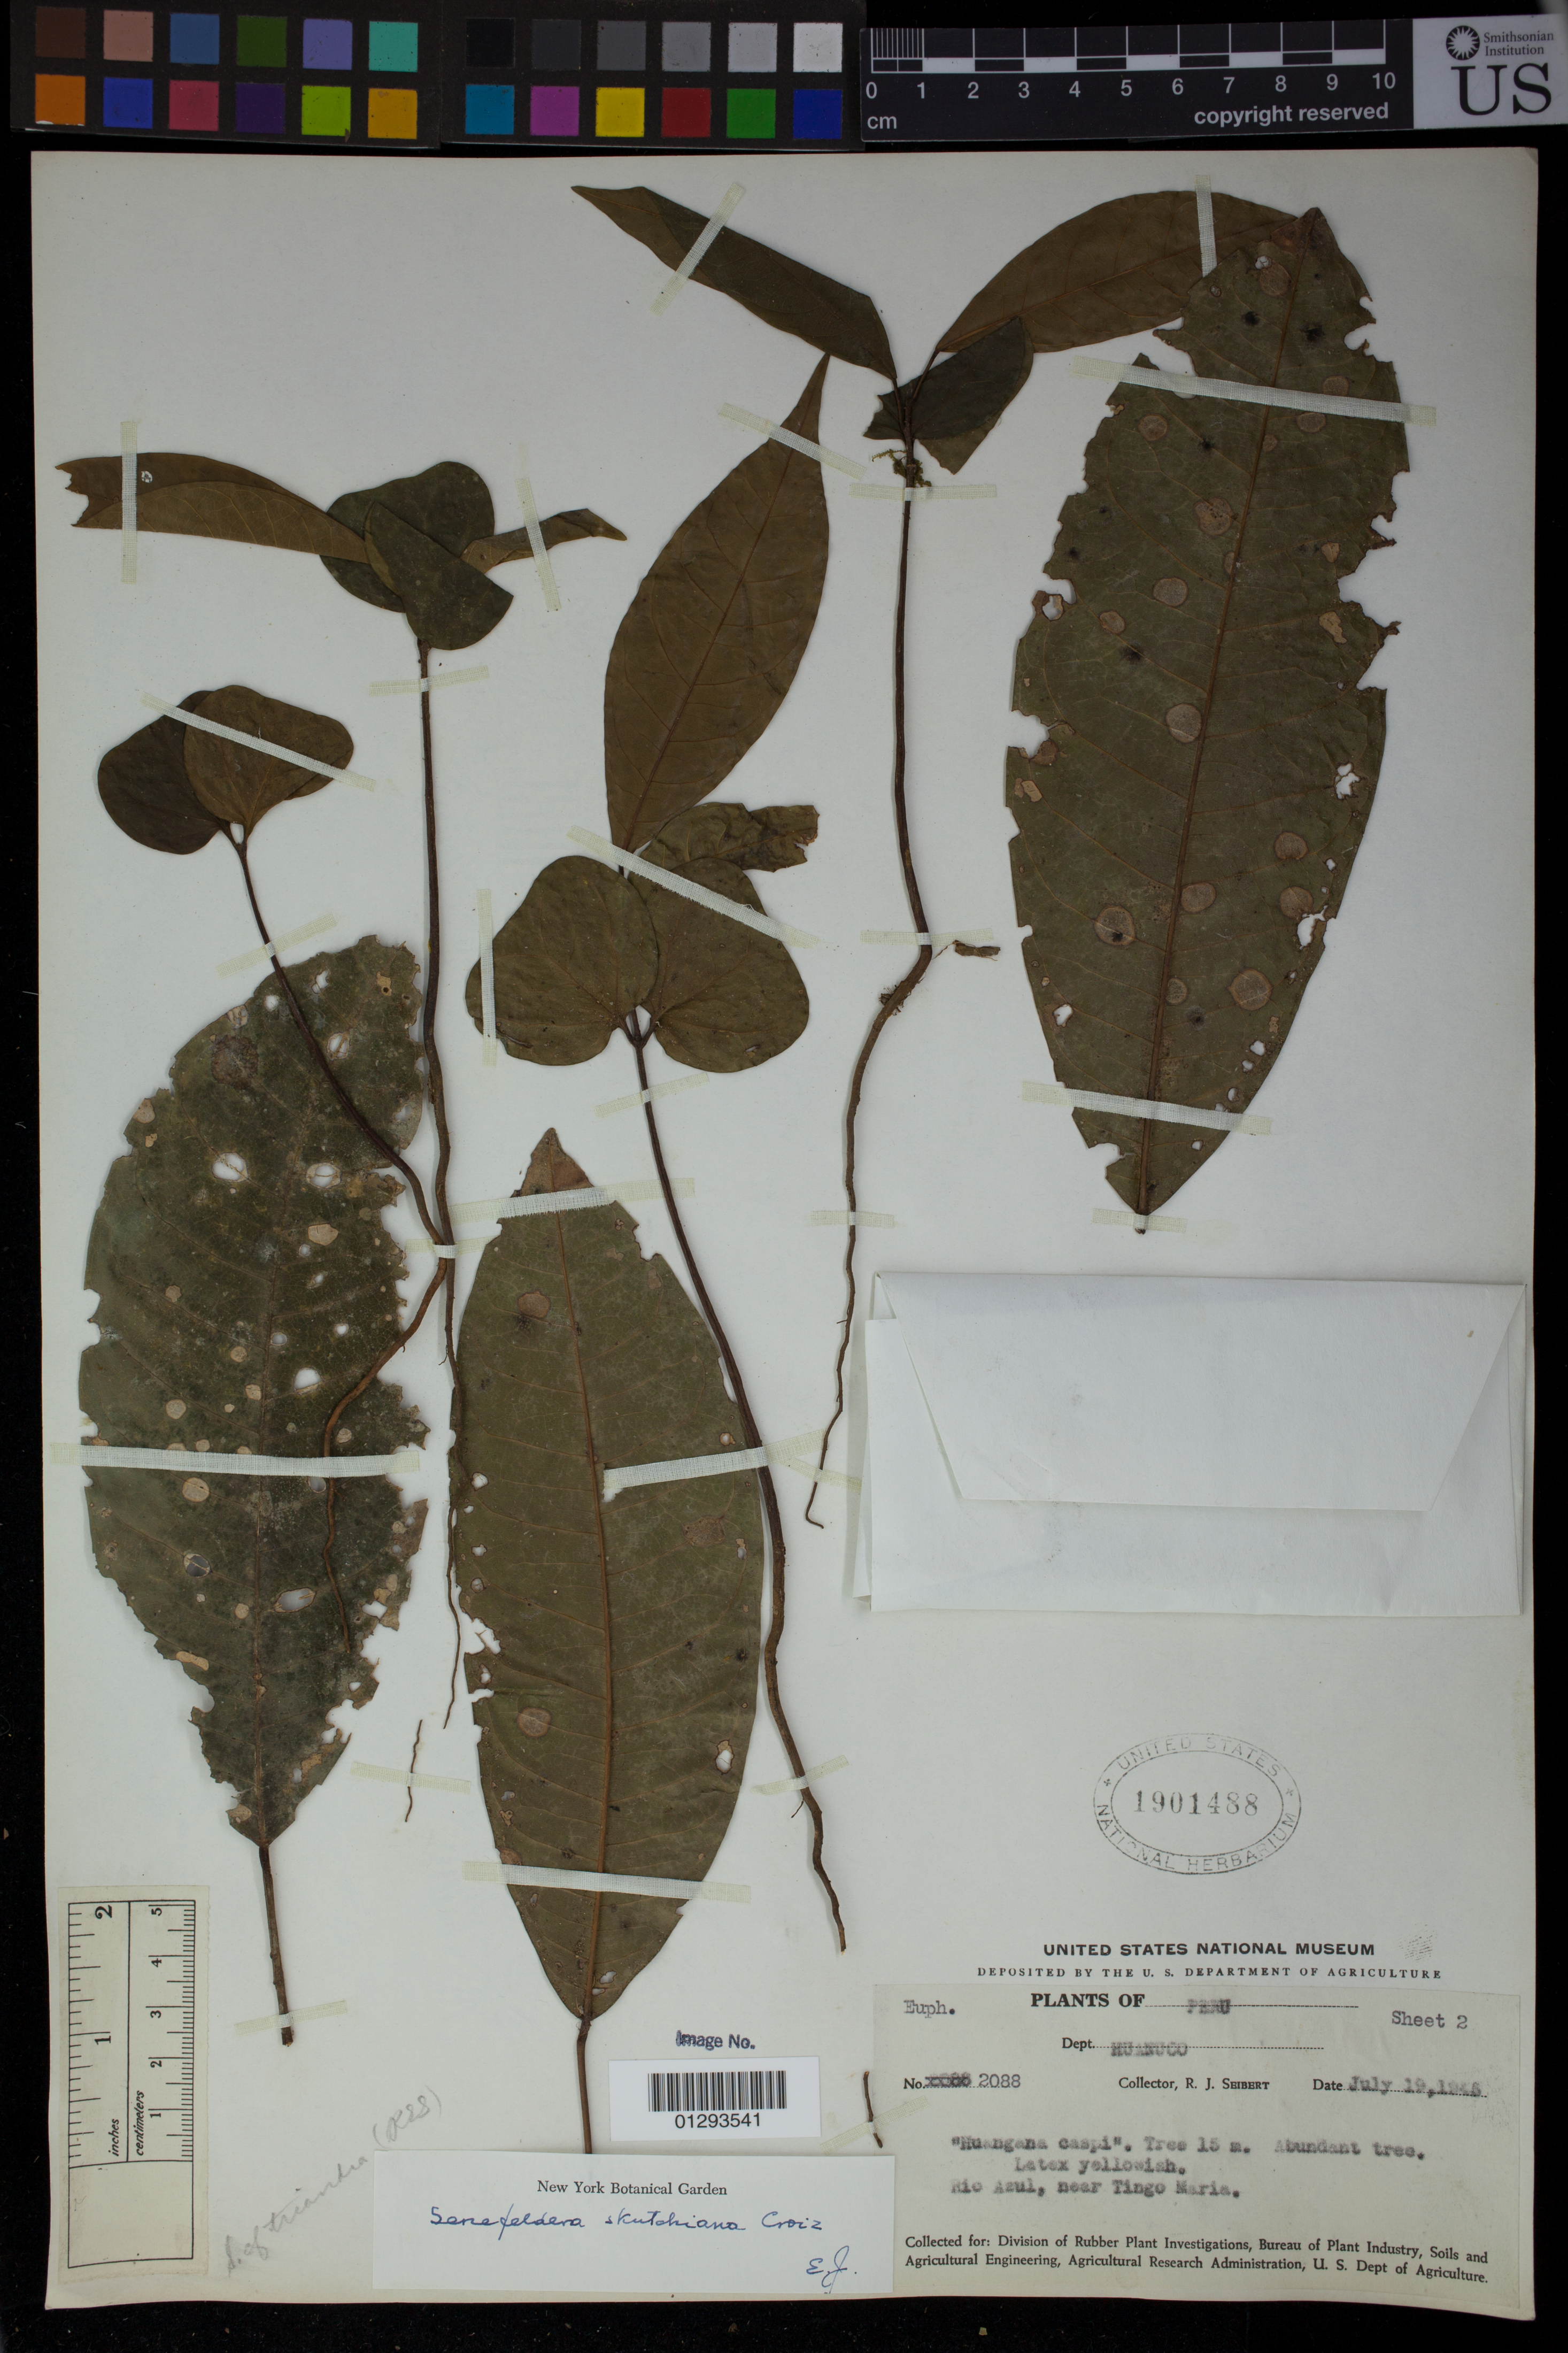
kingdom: Plantae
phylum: Tracheophyta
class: Magnoliopsida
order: Malpighiales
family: Euphorbiaceae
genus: Senefeldera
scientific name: Senefeldera skutchiana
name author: Croizat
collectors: R. J. Seibert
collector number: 2088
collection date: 1945-07-19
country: Peru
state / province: Huánuco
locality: Rio Azul, near Tingo Maria.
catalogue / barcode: US 1901488